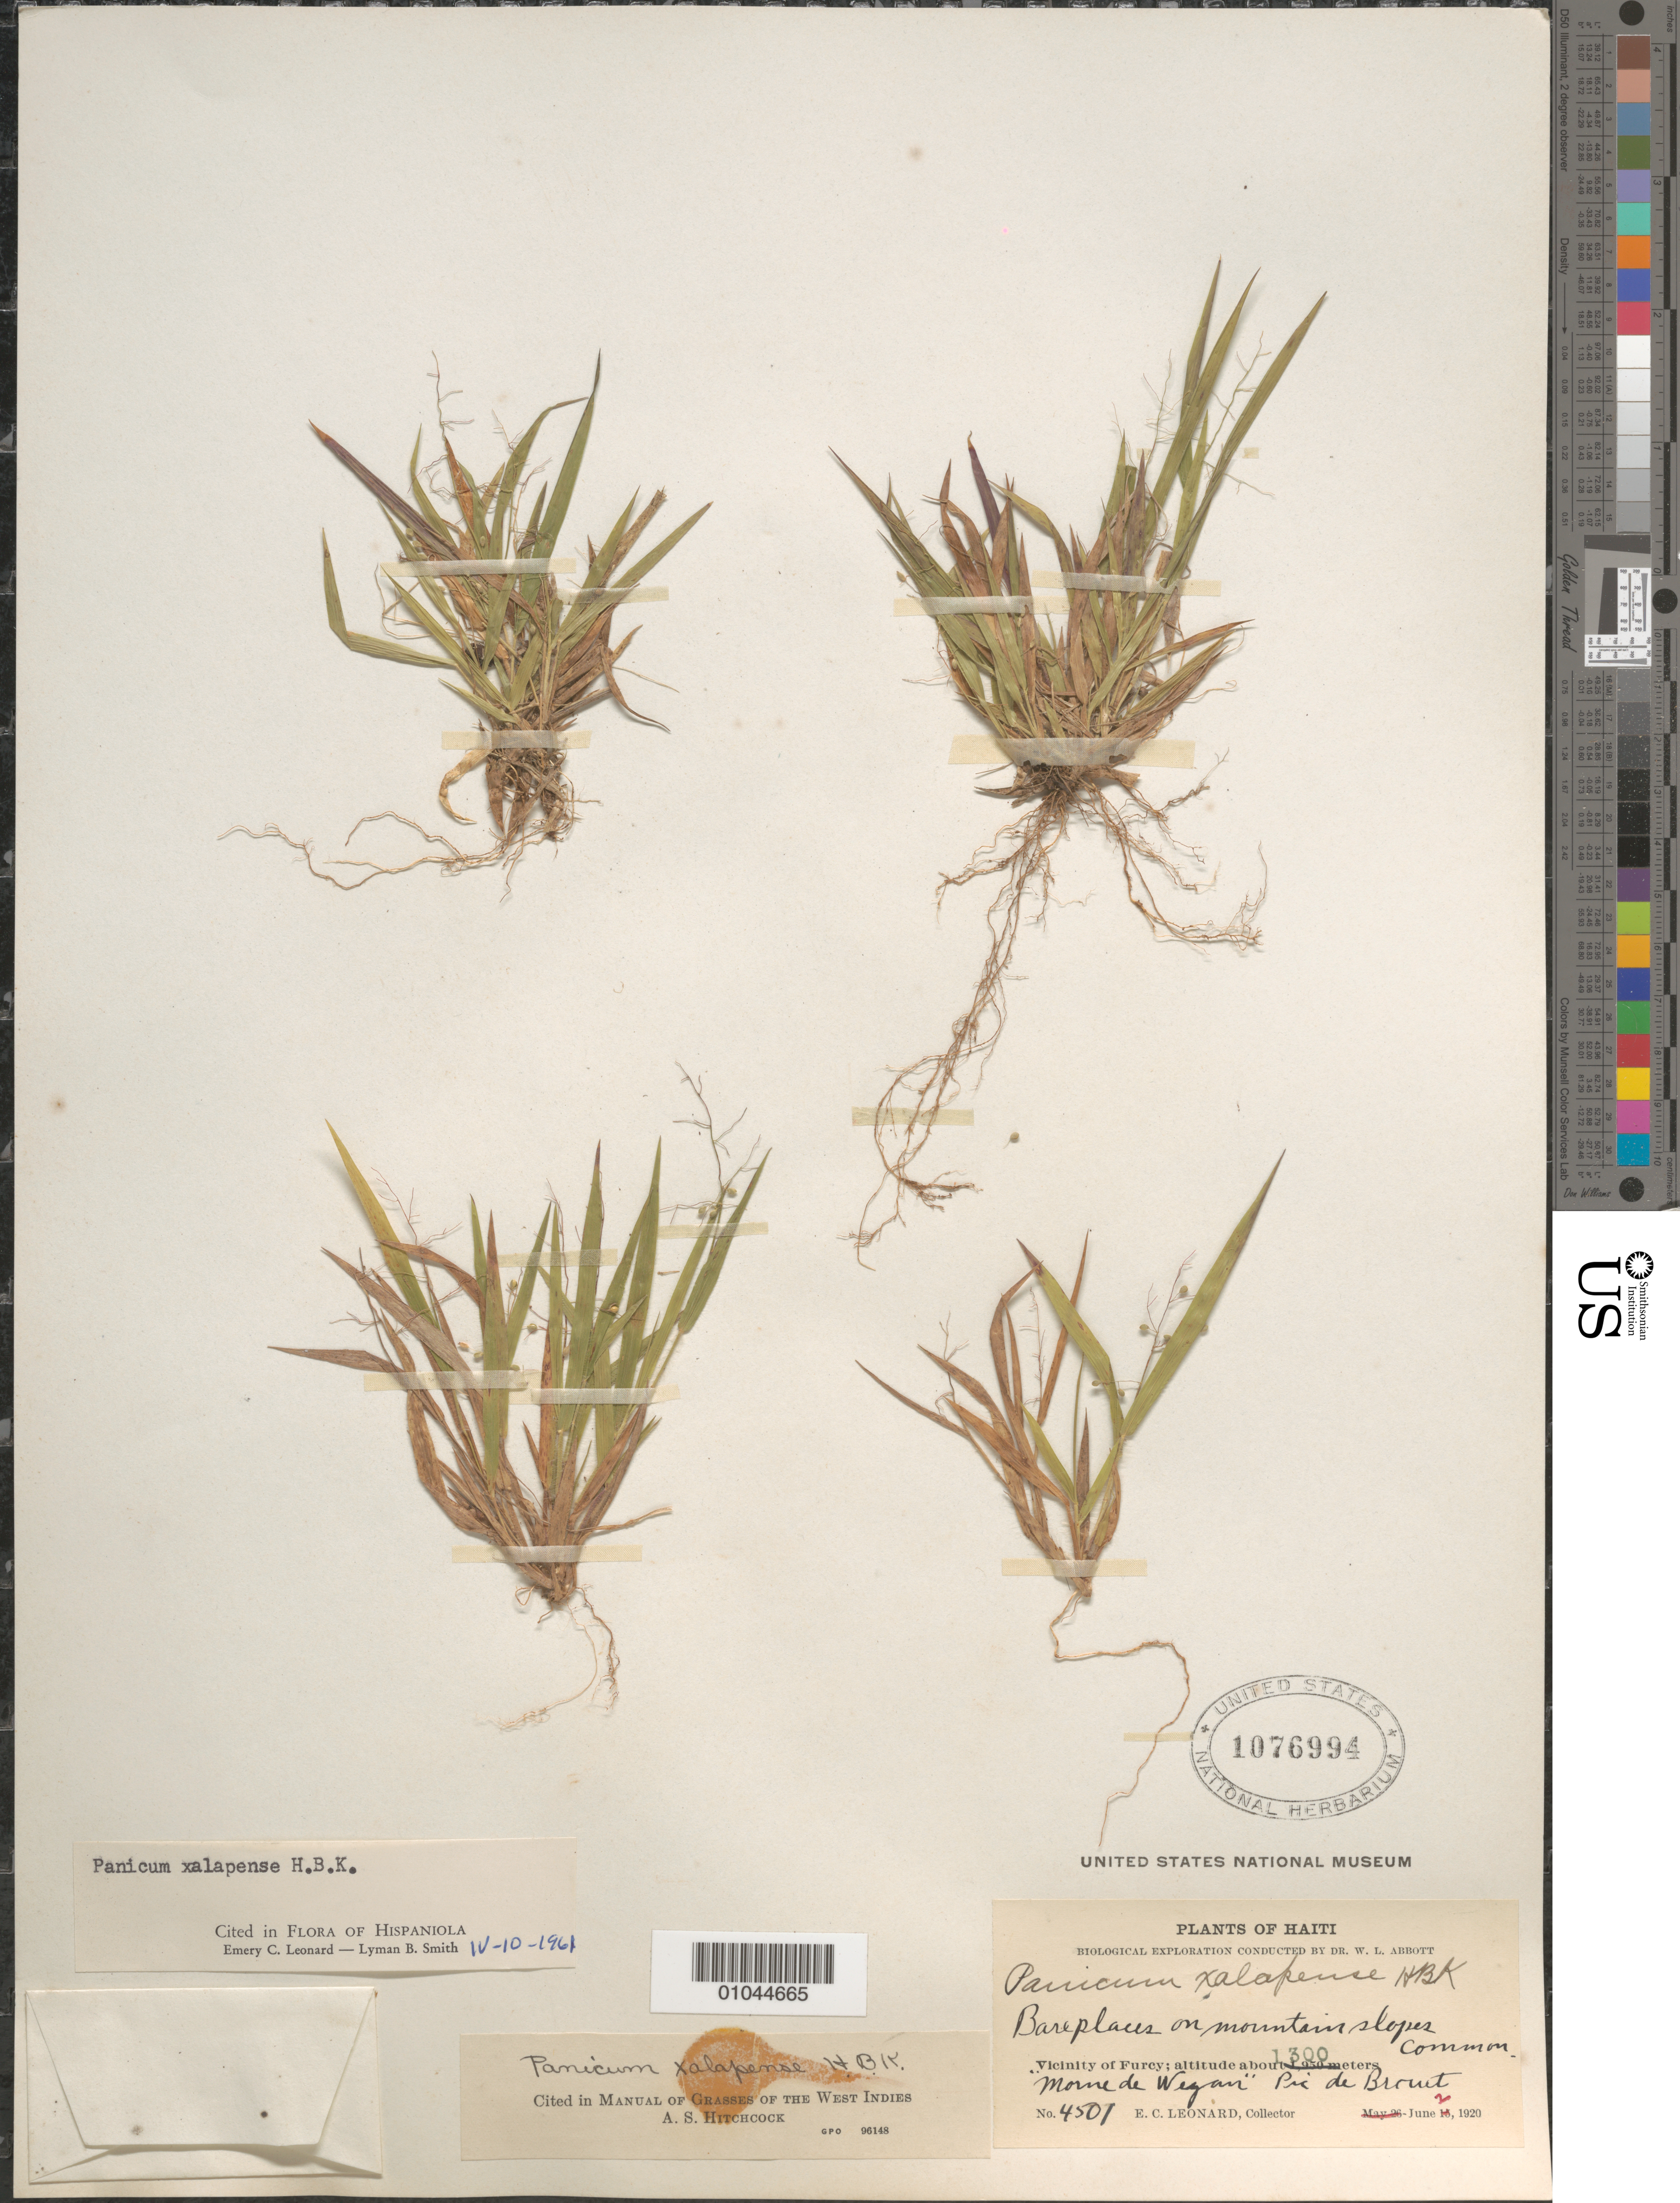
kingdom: Plantae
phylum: Tracheophyta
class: Liliopsida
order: Poales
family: Poaceae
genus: Panicum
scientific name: Panicum xalapense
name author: Kunth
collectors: E. C. Leonard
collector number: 4501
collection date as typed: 02 Jun 1920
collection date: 1920-06-02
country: Haiti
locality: Vicinity of Furcy, Morne de Wegan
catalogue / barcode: US 1076994